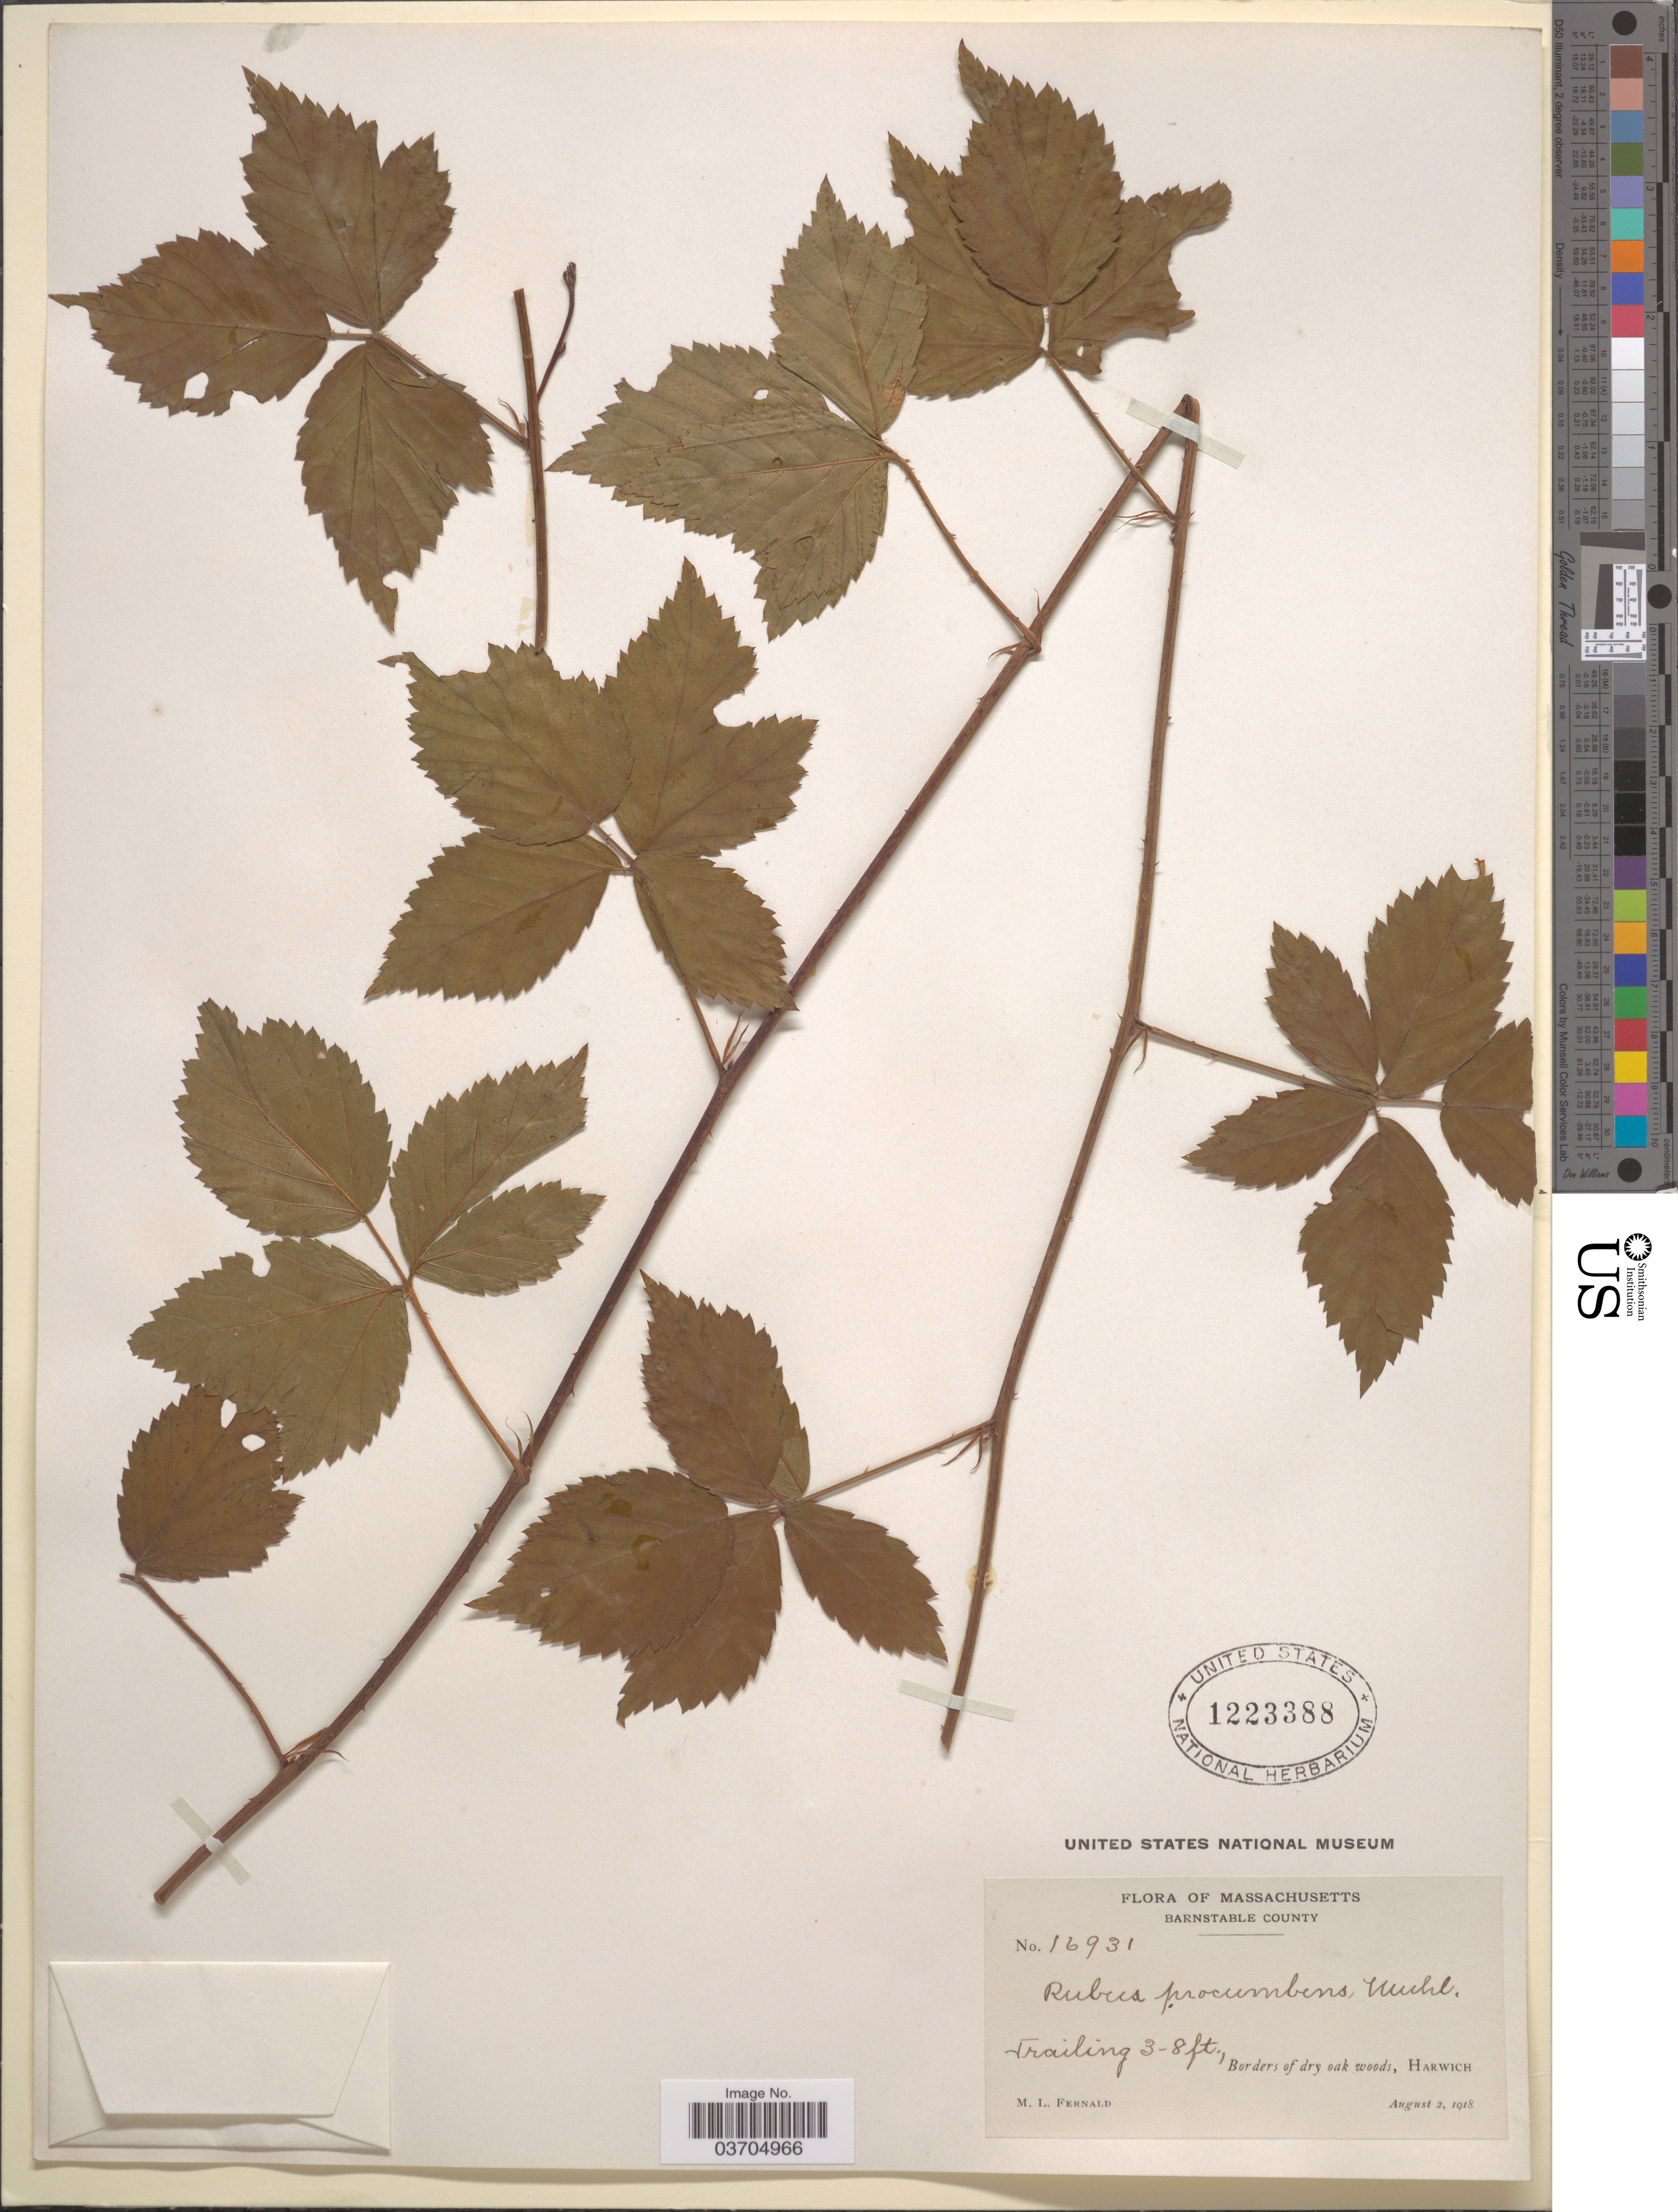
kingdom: Plantae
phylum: Tracheophyta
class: Magnoliopsida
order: Rosales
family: Rosaceae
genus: Rubus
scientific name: Rubus procumbens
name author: Muhl.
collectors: M. L. Fernald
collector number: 16931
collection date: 1918-08-02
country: United States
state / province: Massachusetts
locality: Barnstable County. Harwich.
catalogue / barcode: US 1223388